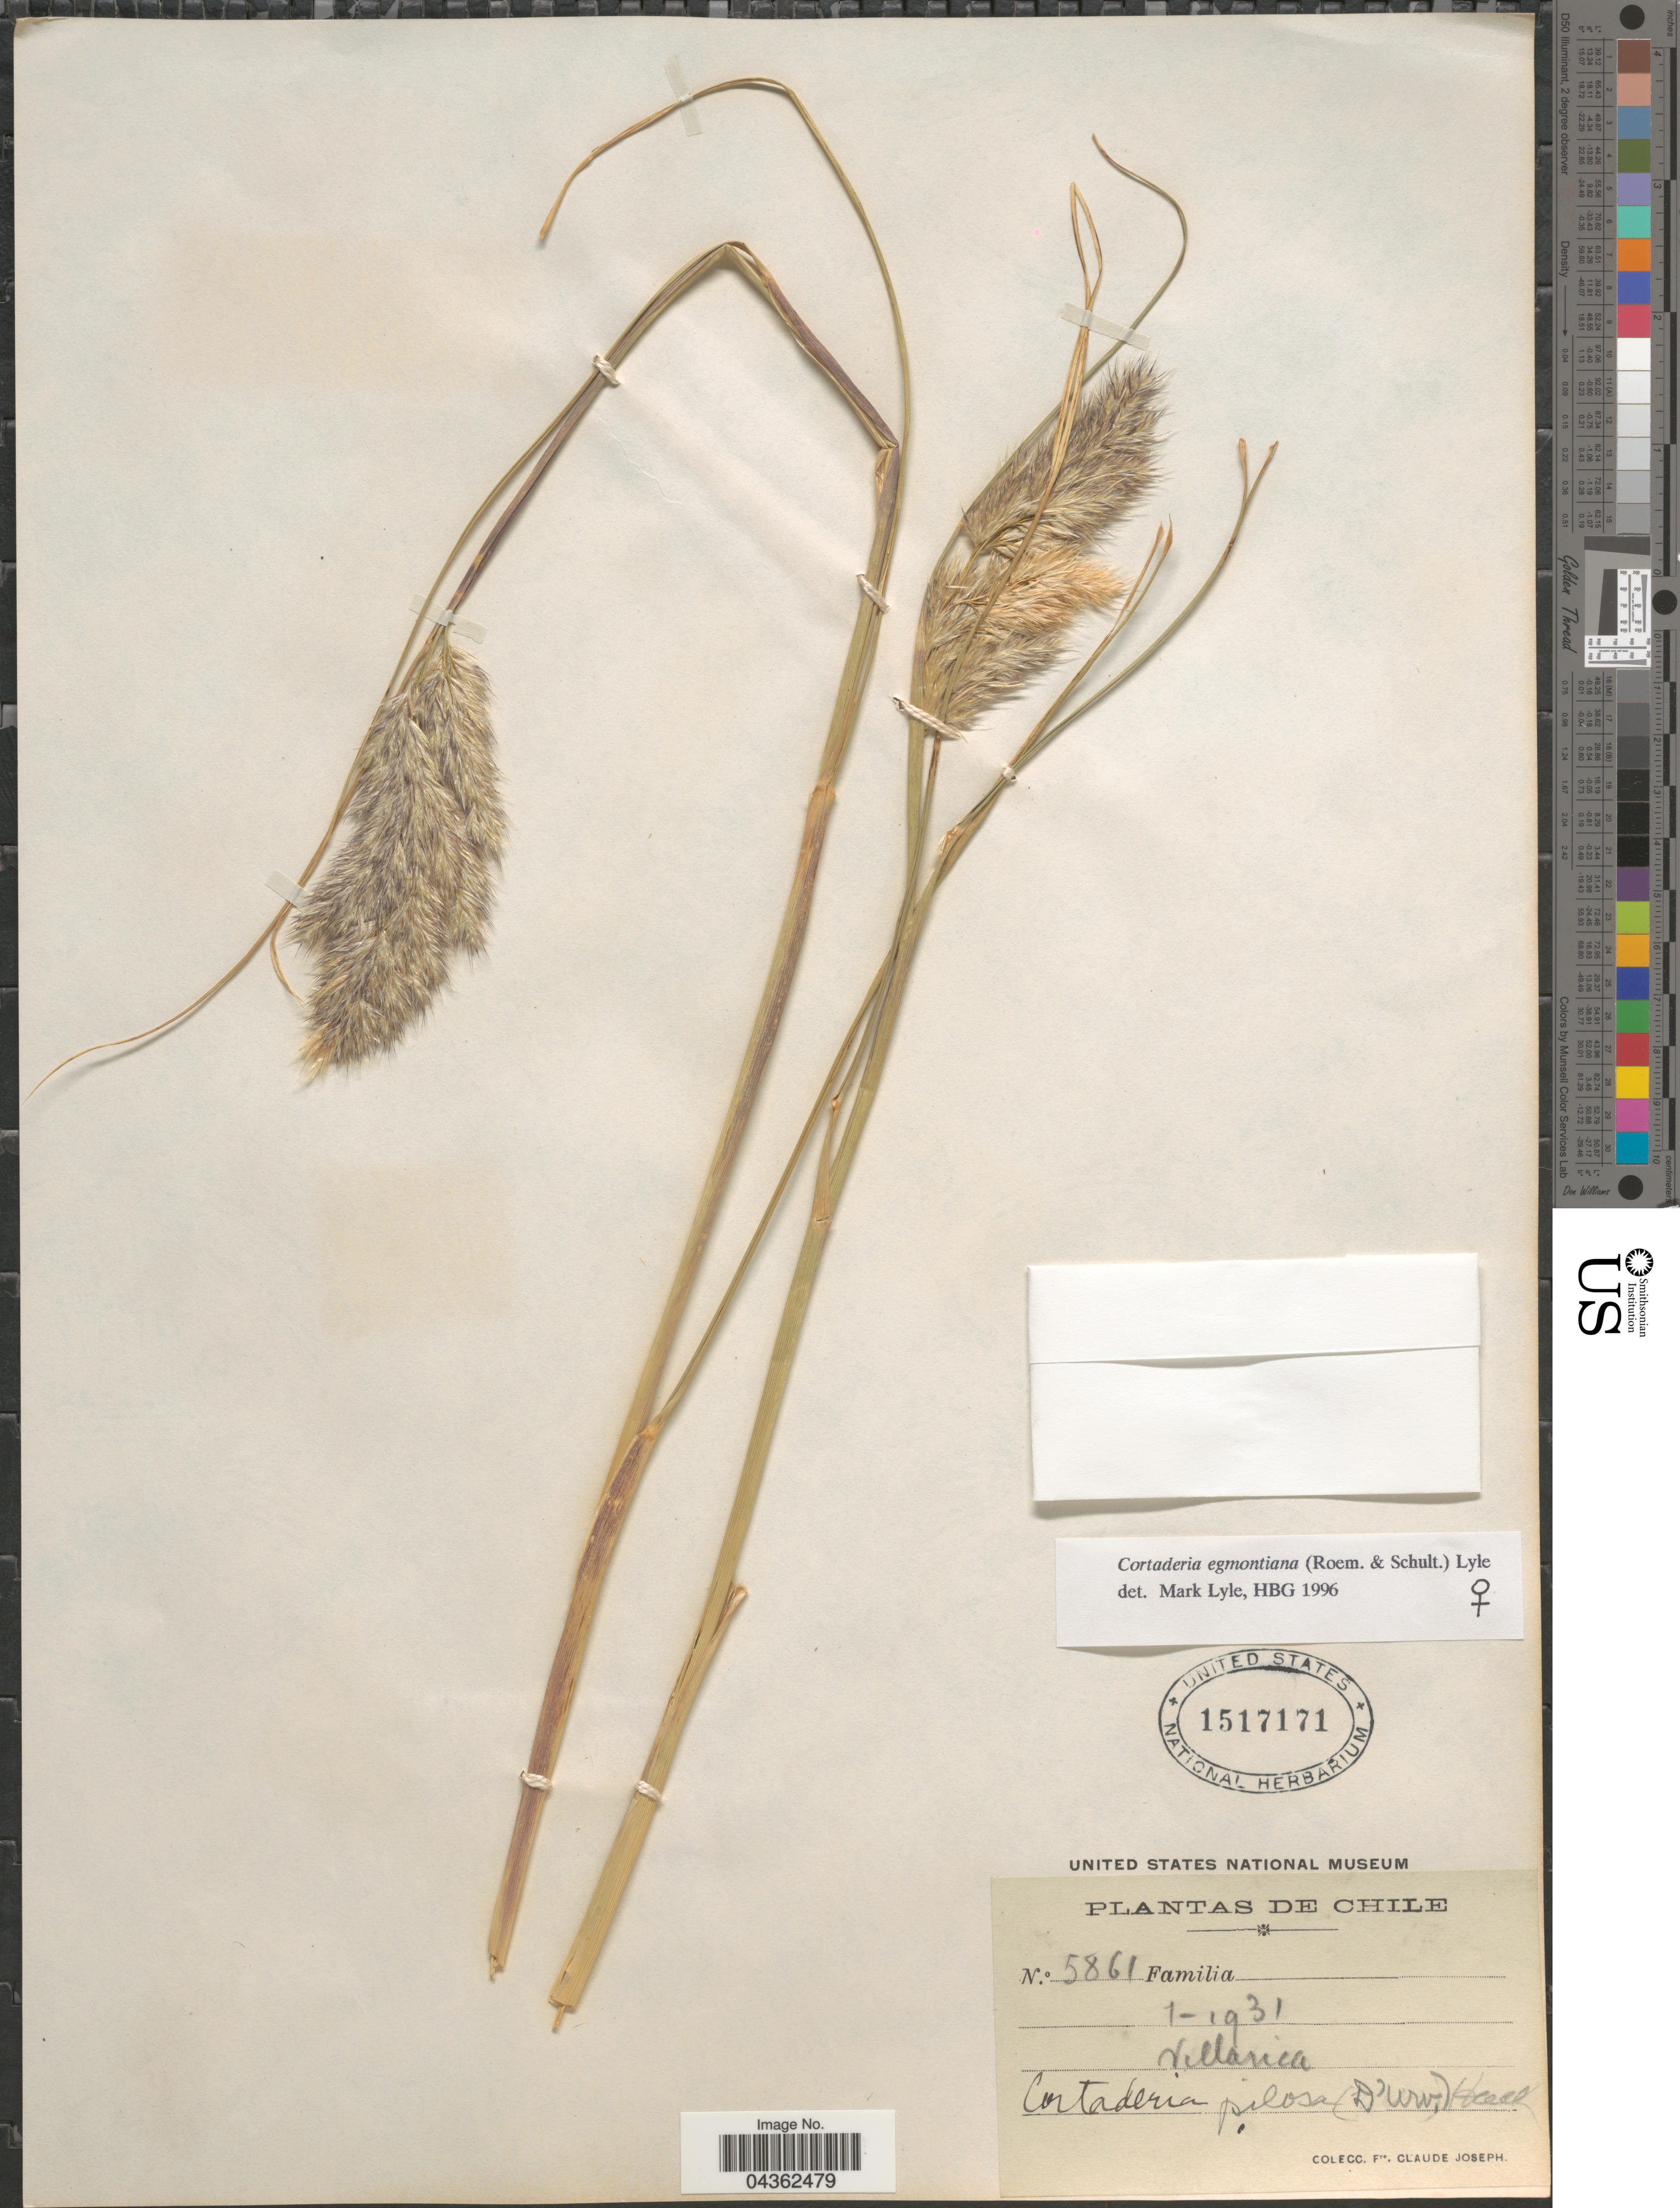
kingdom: Plantae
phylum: Tracheophyta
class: Liliopsida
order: Poales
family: Poaceae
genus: Cortaderia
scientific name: Cortaderia egmontiana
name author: (Roem. & Schult.) Lyle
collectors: Bro. Claude-Joseph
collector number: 5861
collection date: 1931-01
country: Chile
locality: Villarica.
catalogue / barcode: US 1517171